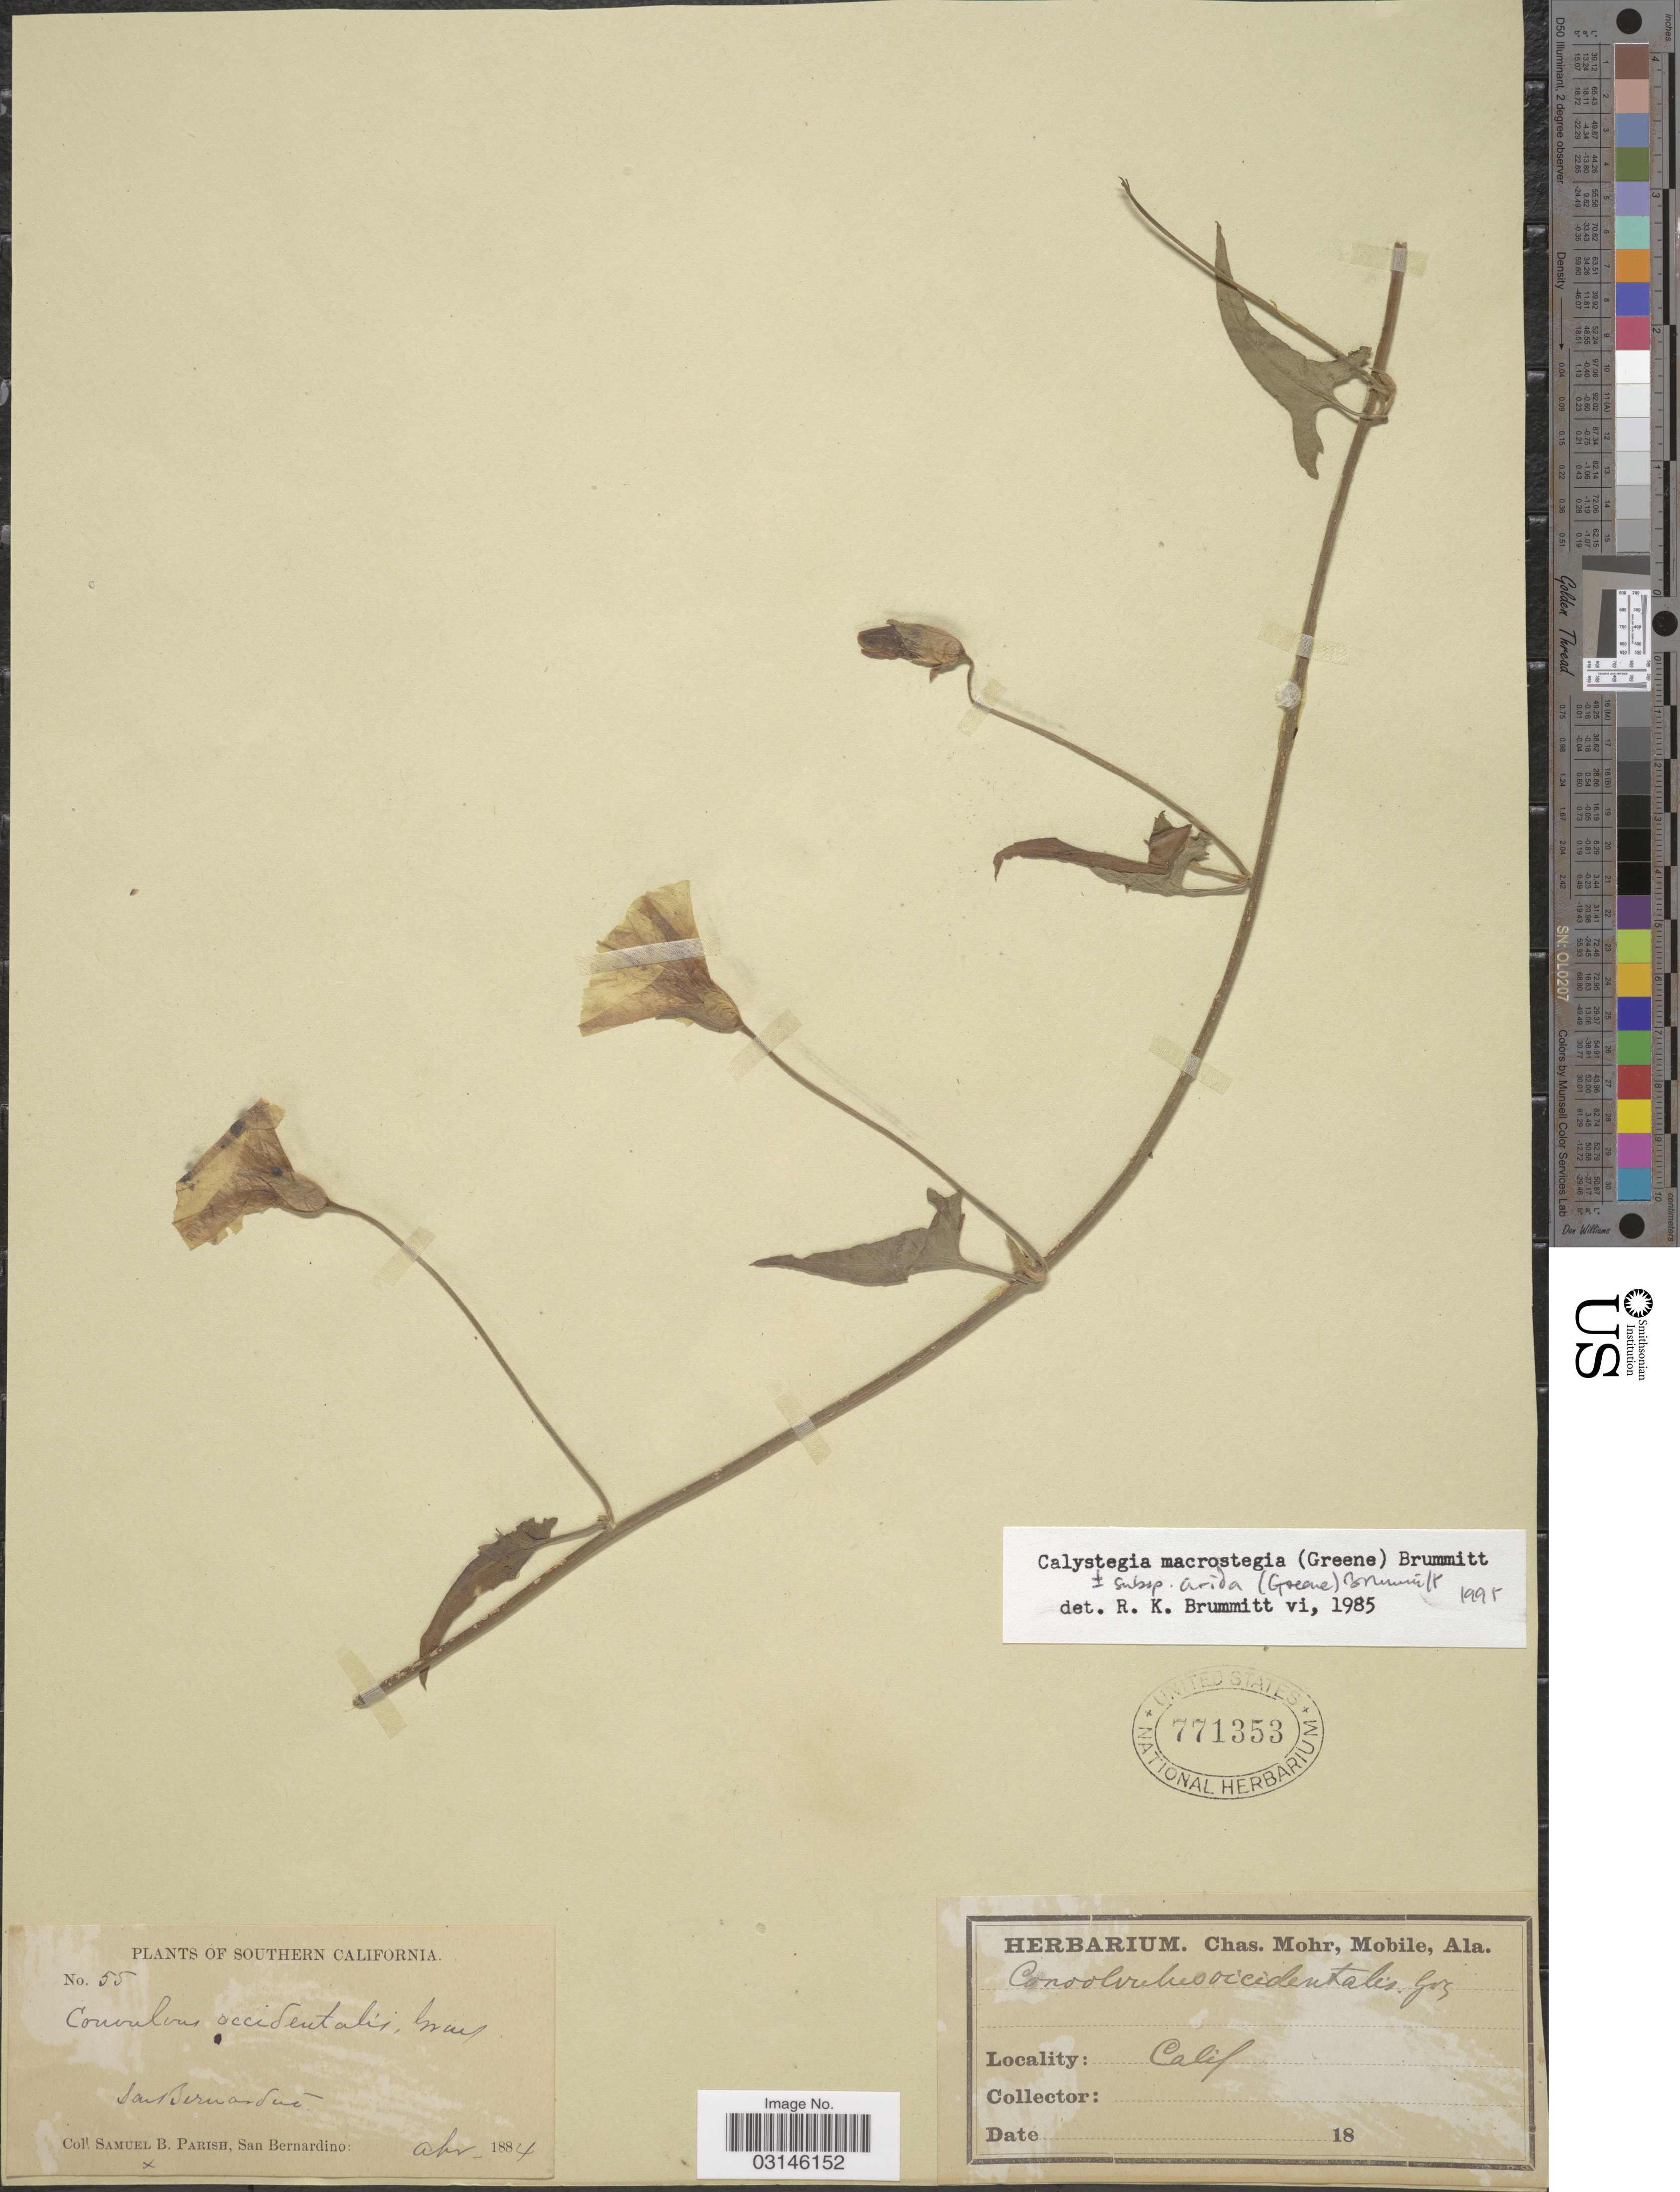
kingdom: Plantae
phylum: Tracheophyta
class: Magnoliopsida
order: Solanales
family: Convolvulaceae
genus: Calystegia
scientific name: Calystegia macrostegia subsp. arida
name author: (Greene) Brummitt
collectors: S. B. Parish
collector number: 55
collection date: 1884-04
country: United States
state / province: California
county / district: San Bernardino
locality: Southern California. San Bernardino.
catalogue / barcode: US 771353